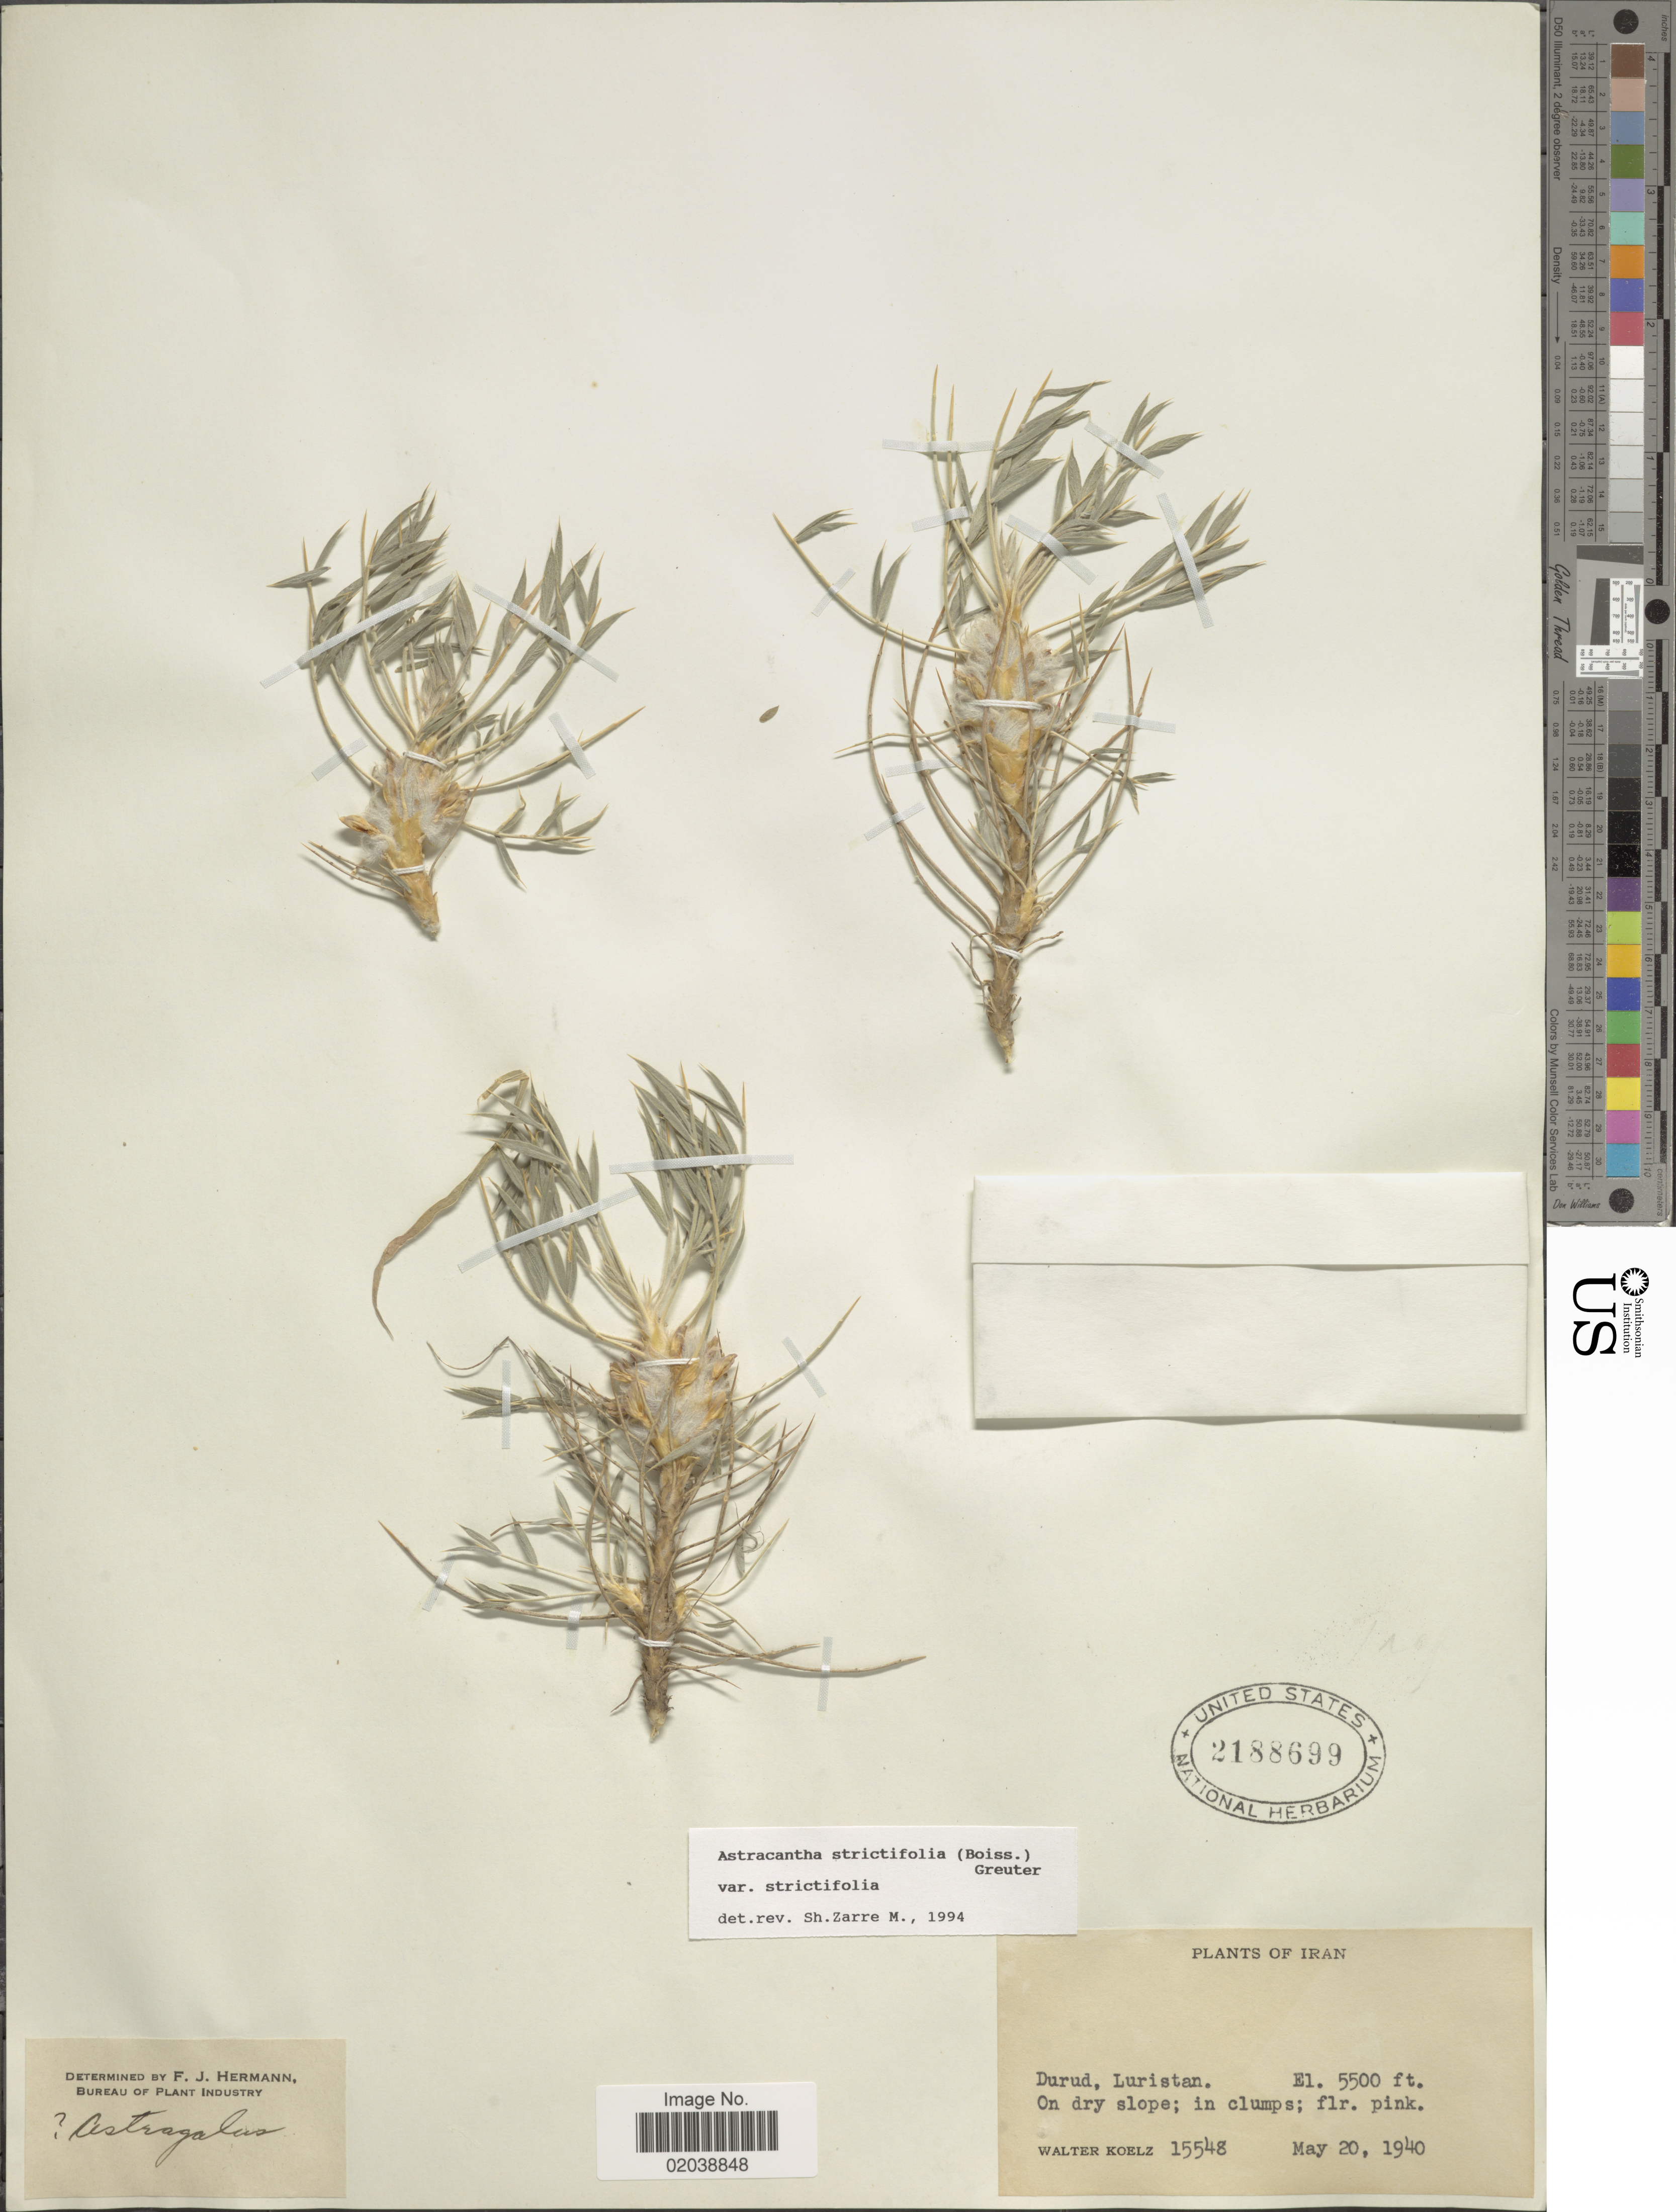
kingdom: Plantae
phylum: Tracheophyta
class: Magnoliopsida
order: Fabales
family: Fabaceae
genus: Astragalus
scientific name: Astragalus strictifolius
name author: Boiss.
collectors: W. N. Koelz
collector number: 15548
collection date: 1940-05-20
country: Iran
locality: Durud, Luristan, on dry slope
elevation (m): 1676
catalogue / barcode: US 2188699